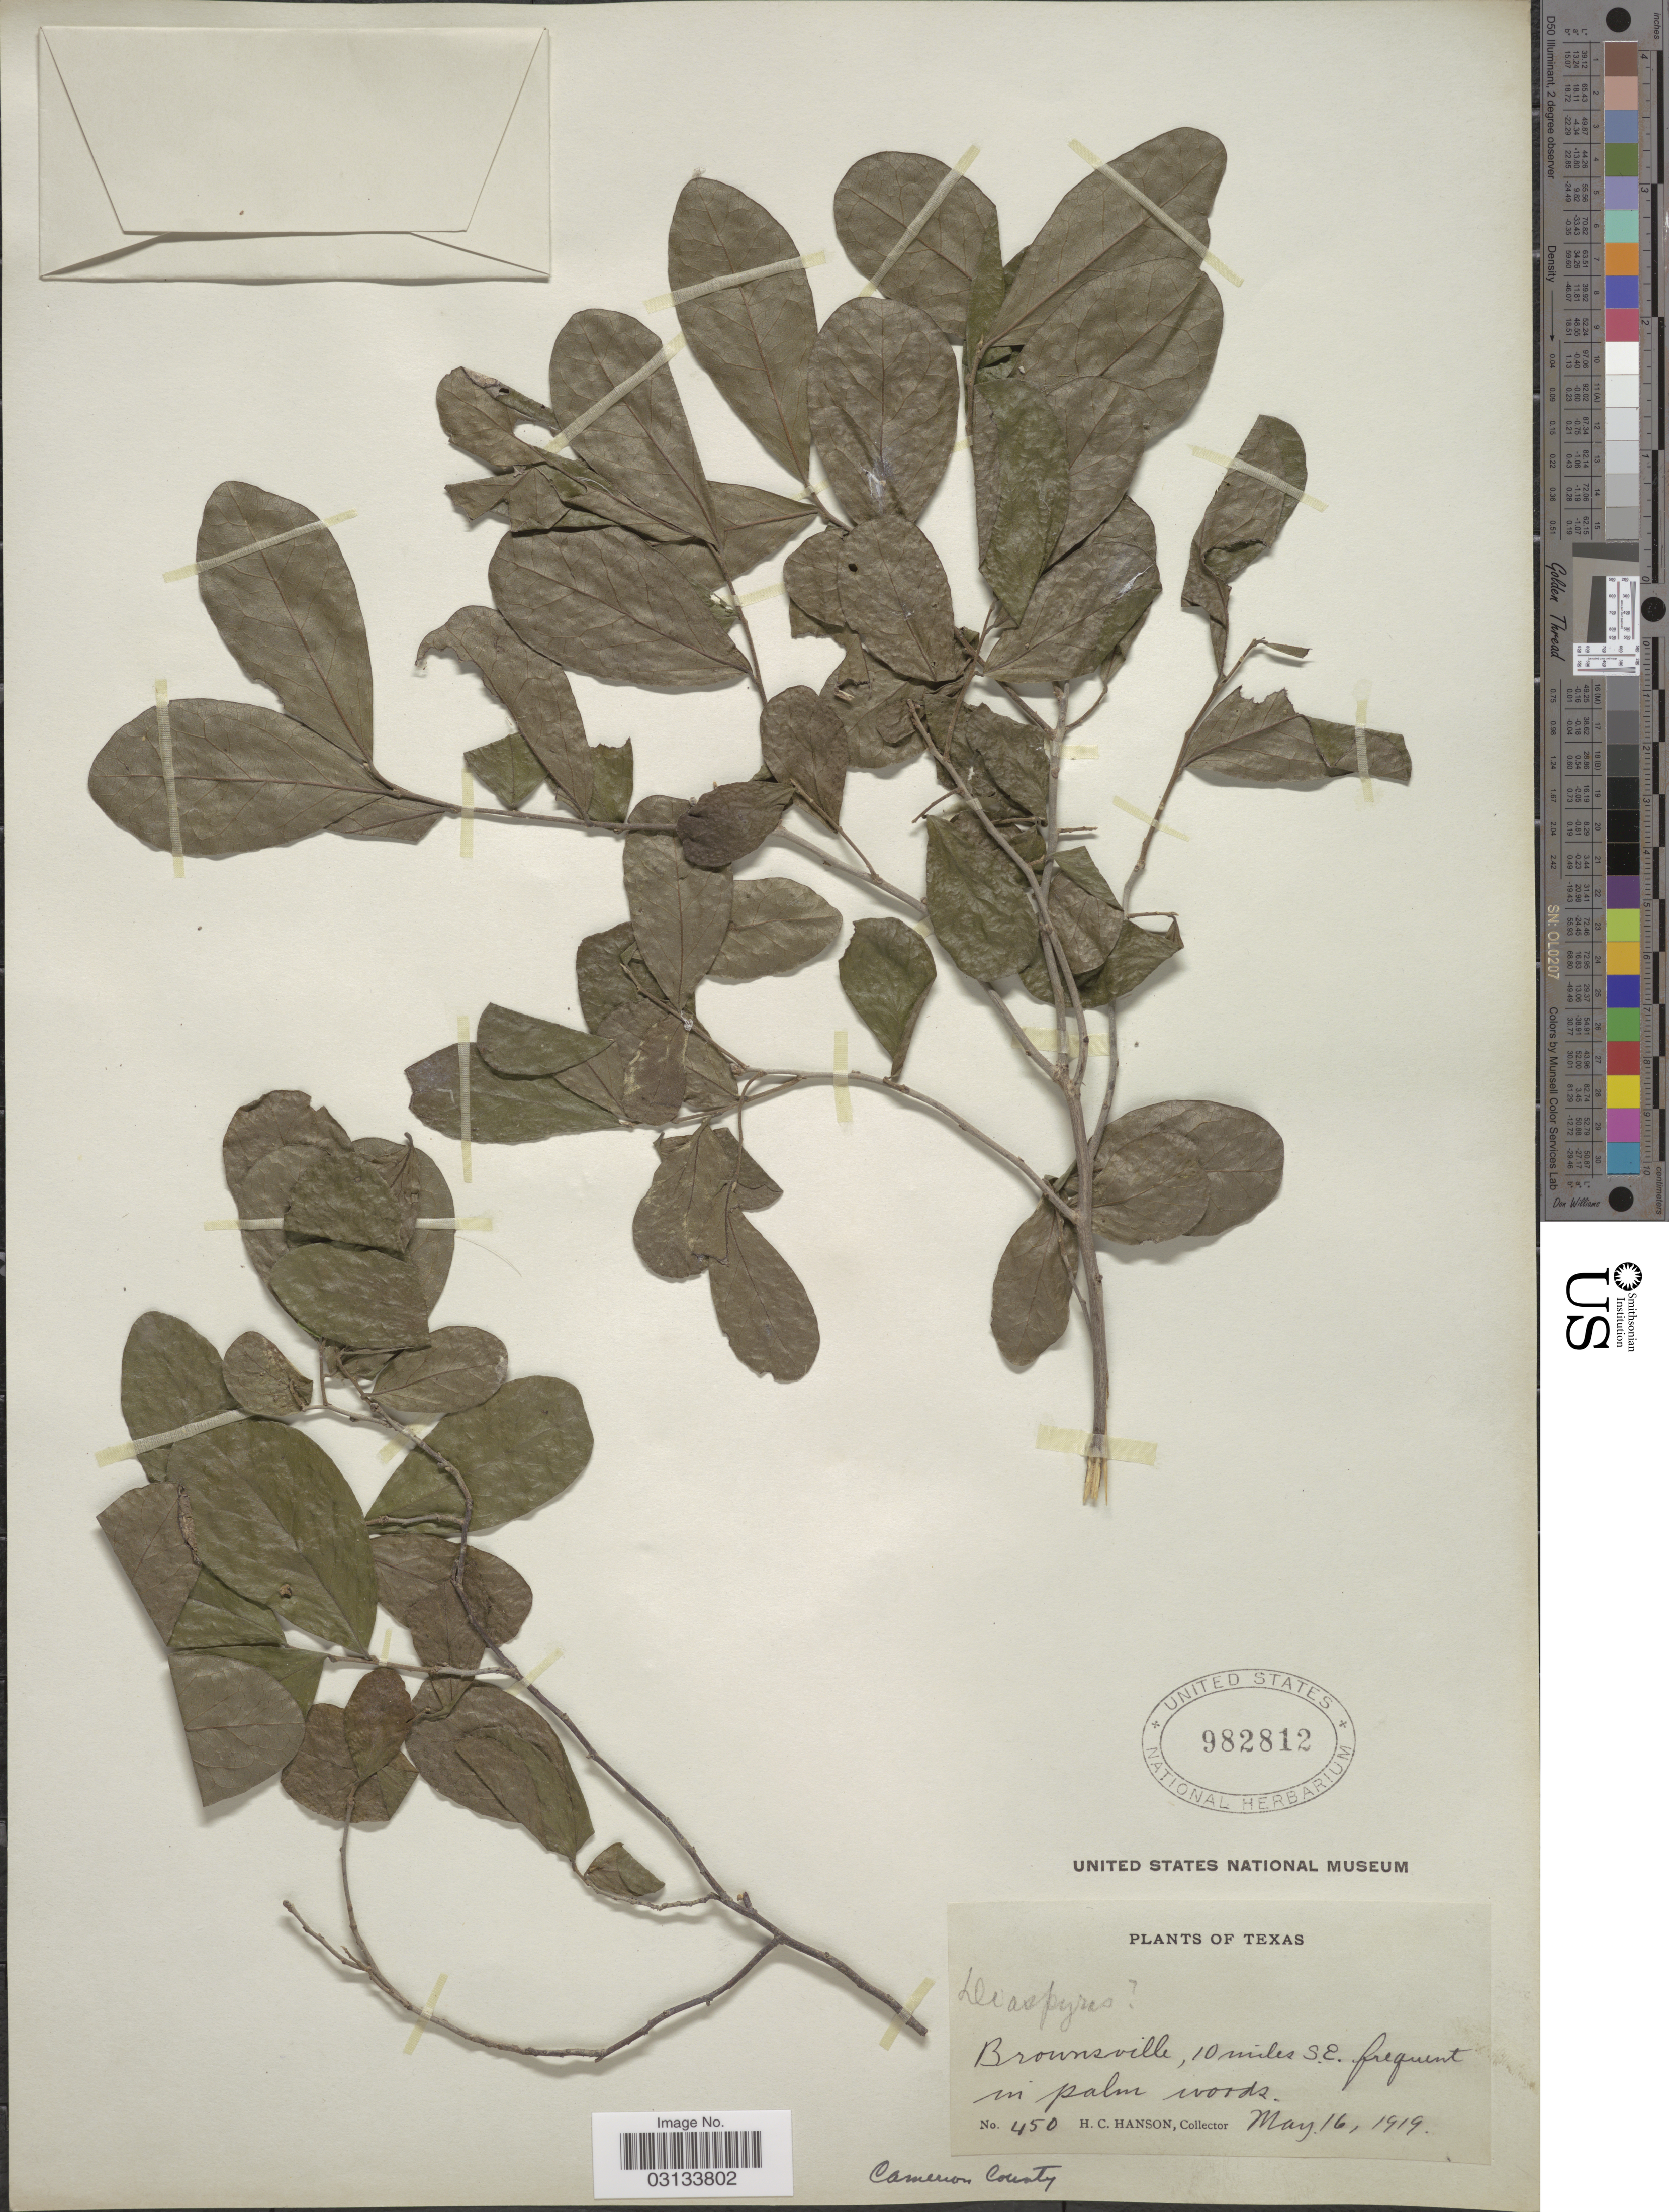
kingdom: Plantae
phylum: Tracheophyta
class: Magnoliopsida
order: Ericales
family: Ebenaceae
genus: Diospyros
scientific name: Diospyros texana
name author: Scheele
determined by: Strong, Mark T., (BOT), Smithsonian Institution - National Museum of Natural History (UNITED STATES)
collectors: H. Hanson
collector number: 450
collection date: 1919-05-16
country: United States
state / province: Texas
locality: Brownsville, 10 miles S.E. Cameron County.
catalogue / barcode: US 982812